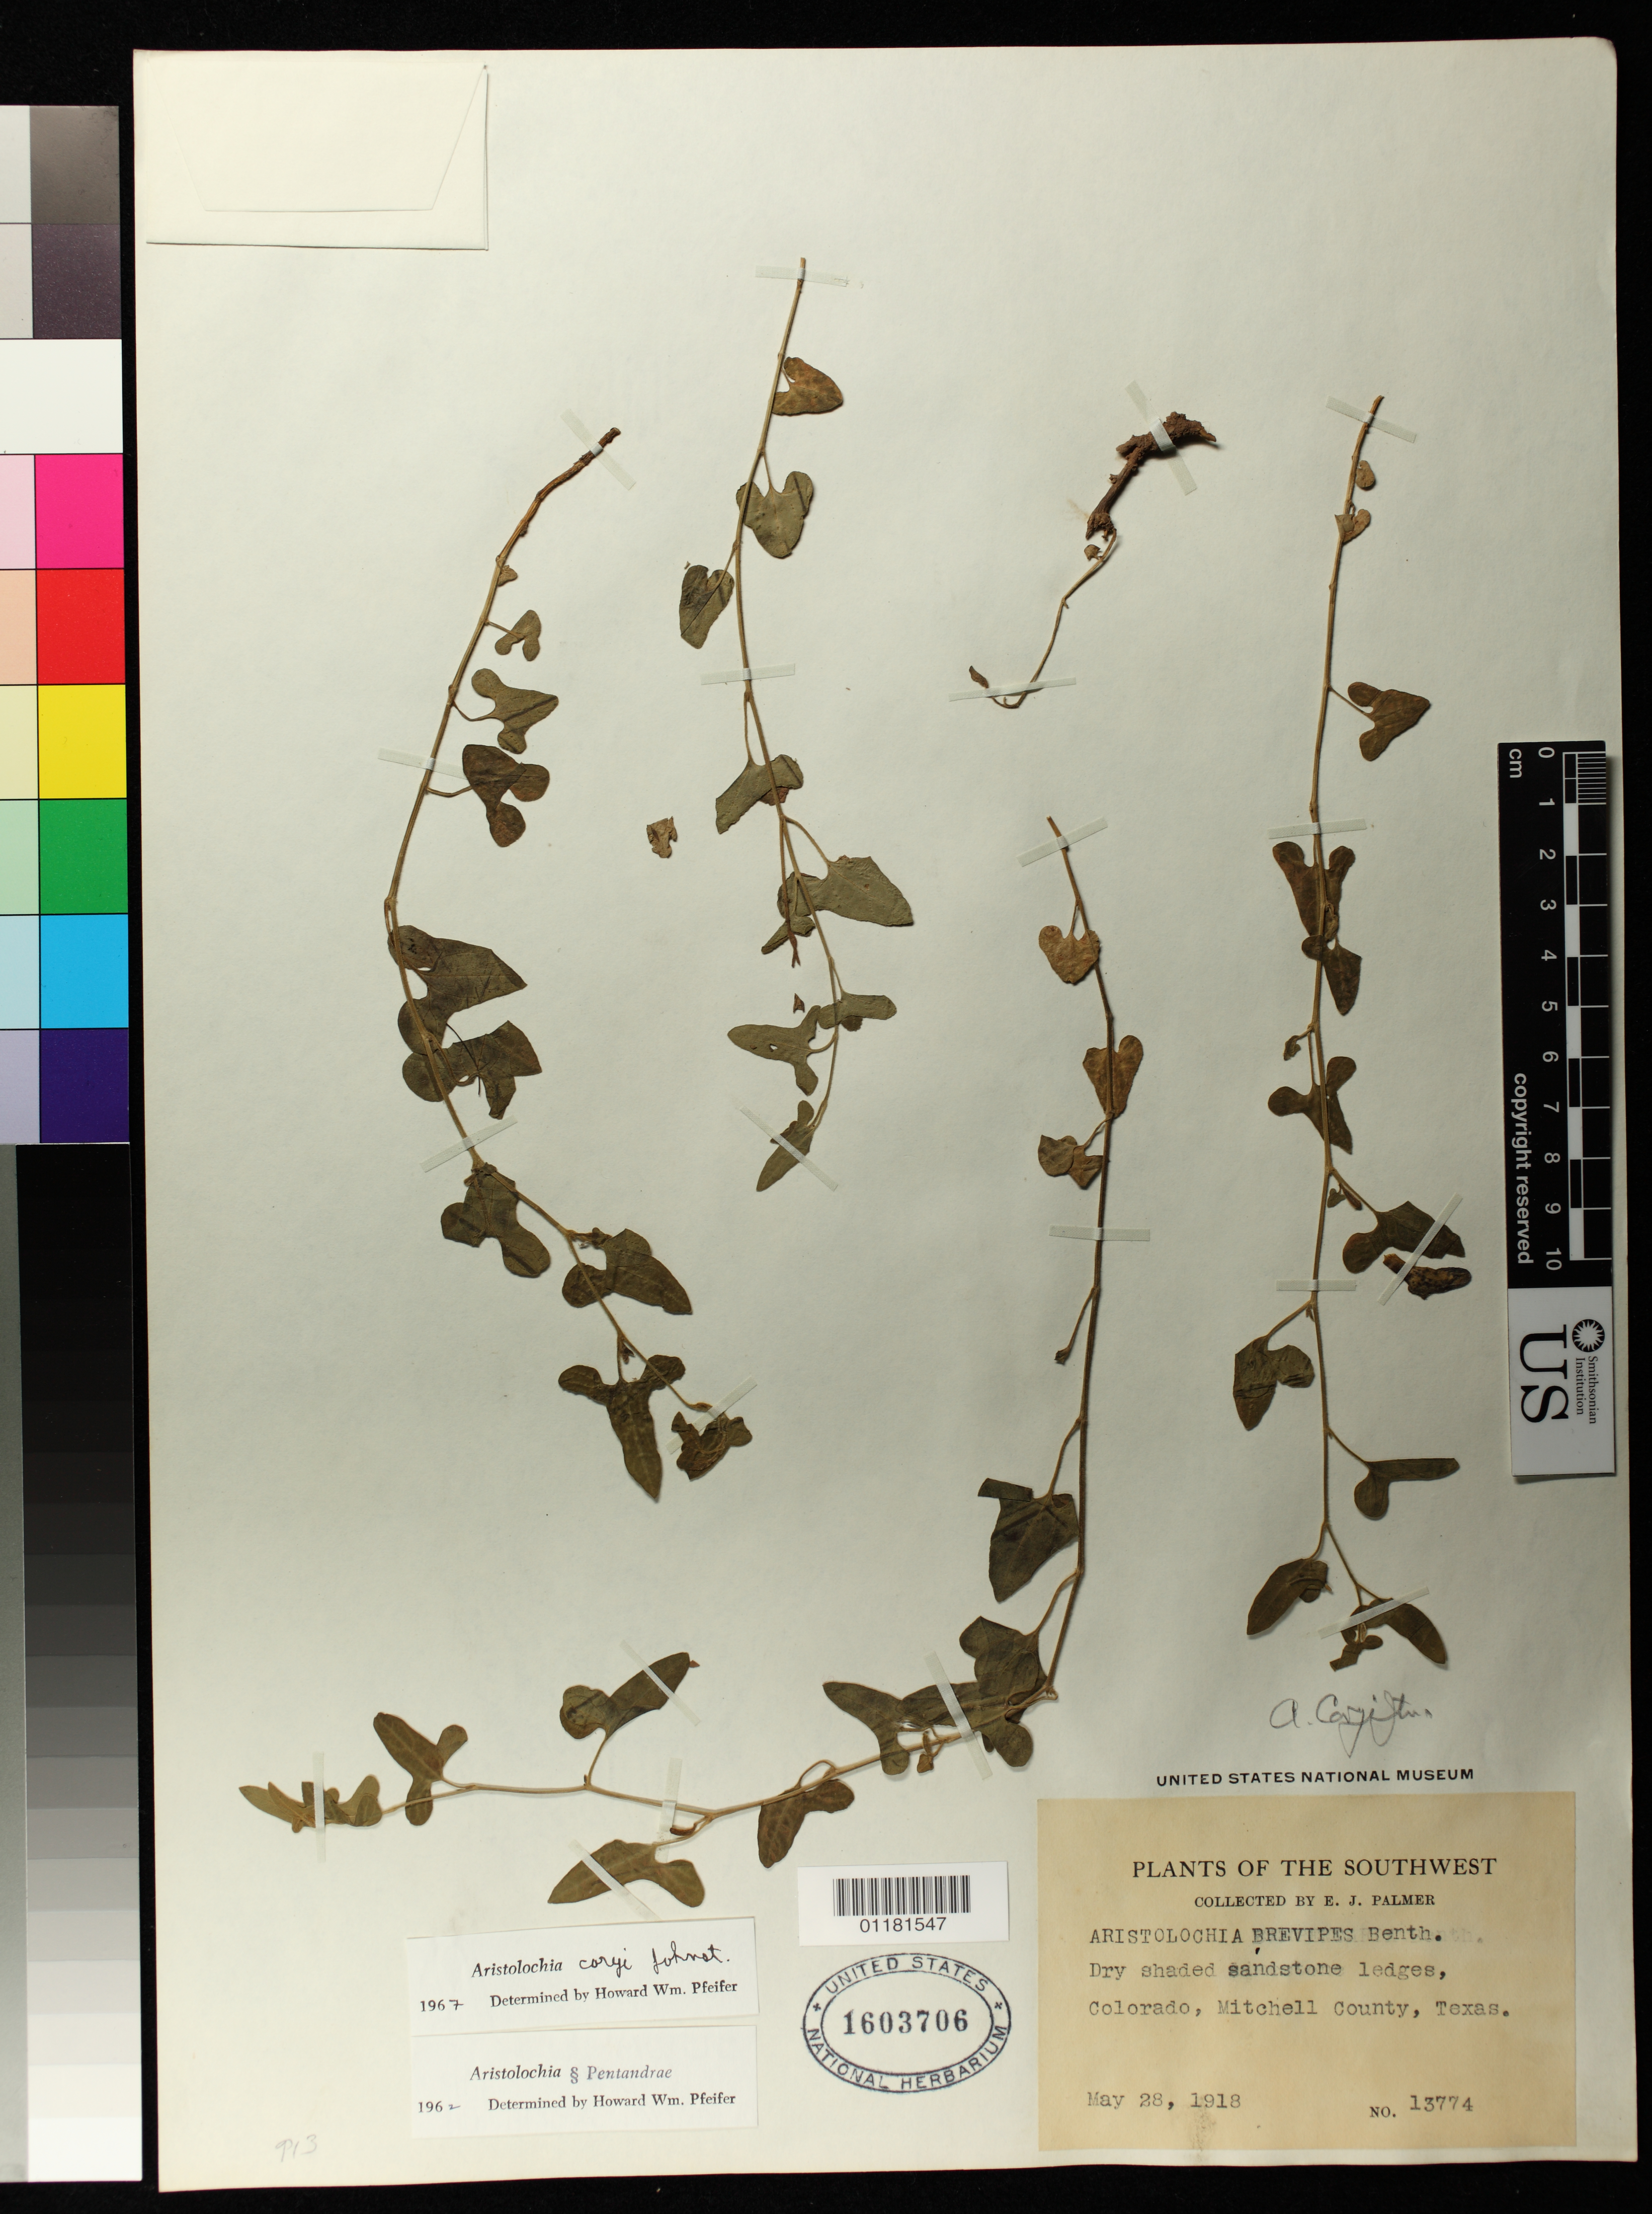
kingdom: Plantae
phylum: Tracheophyta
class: Magnoliopsida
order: Piperales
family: Aristolochiaceae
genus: Aristolochia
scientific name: Aristolochia coryi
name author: I.M. Johnst.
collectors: E. J. Palmer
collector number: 13774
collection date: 1918-05-28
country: United States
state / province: Texas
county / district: Mitchell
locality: Dry shaded sandstone ledges, Colorado City, Mitchell County.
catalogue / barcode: US 1603706